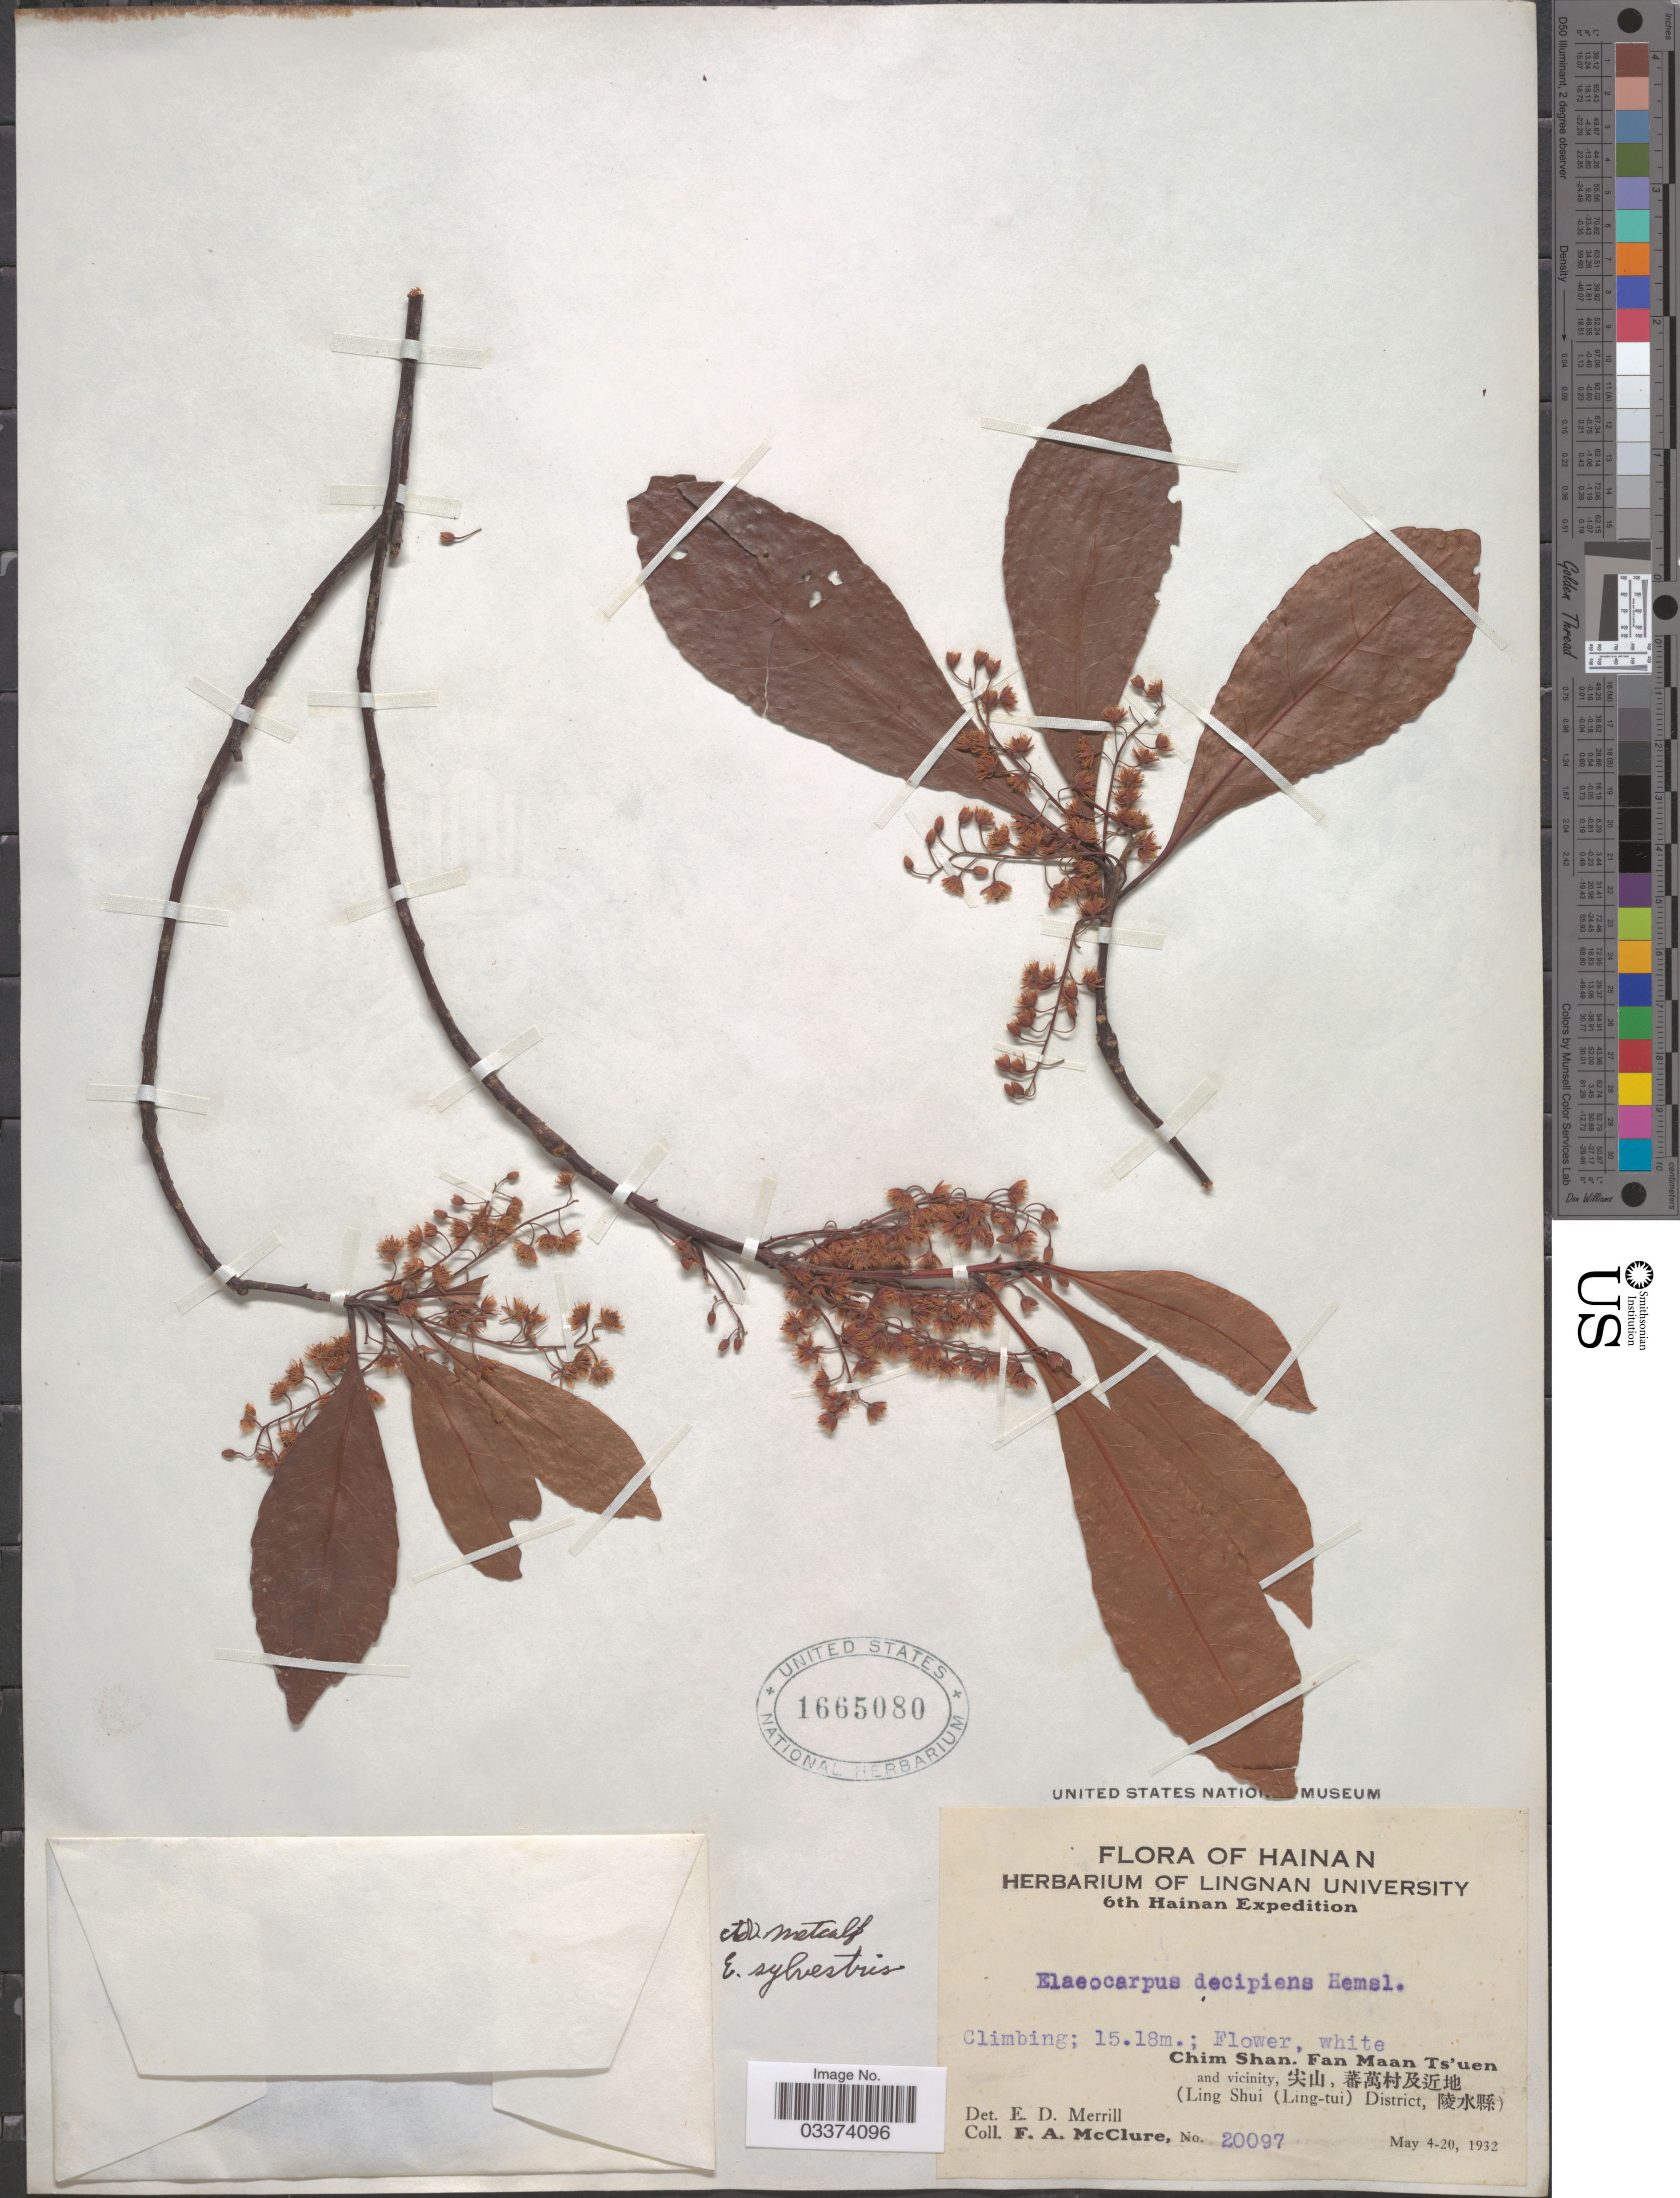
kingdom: Plantae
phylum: Tracheophyta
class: Magnoliopsida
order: Oxalidales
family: Elaeocarpaceae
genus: Elaeocarpus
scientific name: Elaeocarpus sylvestris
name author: (Lour.) Poir.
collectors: F. A. McClure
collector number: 20097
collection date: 1932-05-04/1932-05-20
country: China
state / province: Hainan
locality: Chim Shan, Fan Maan Ts'uen and vicinity (Ling Shui (Ling-tui) District.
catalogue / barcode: US 1665080